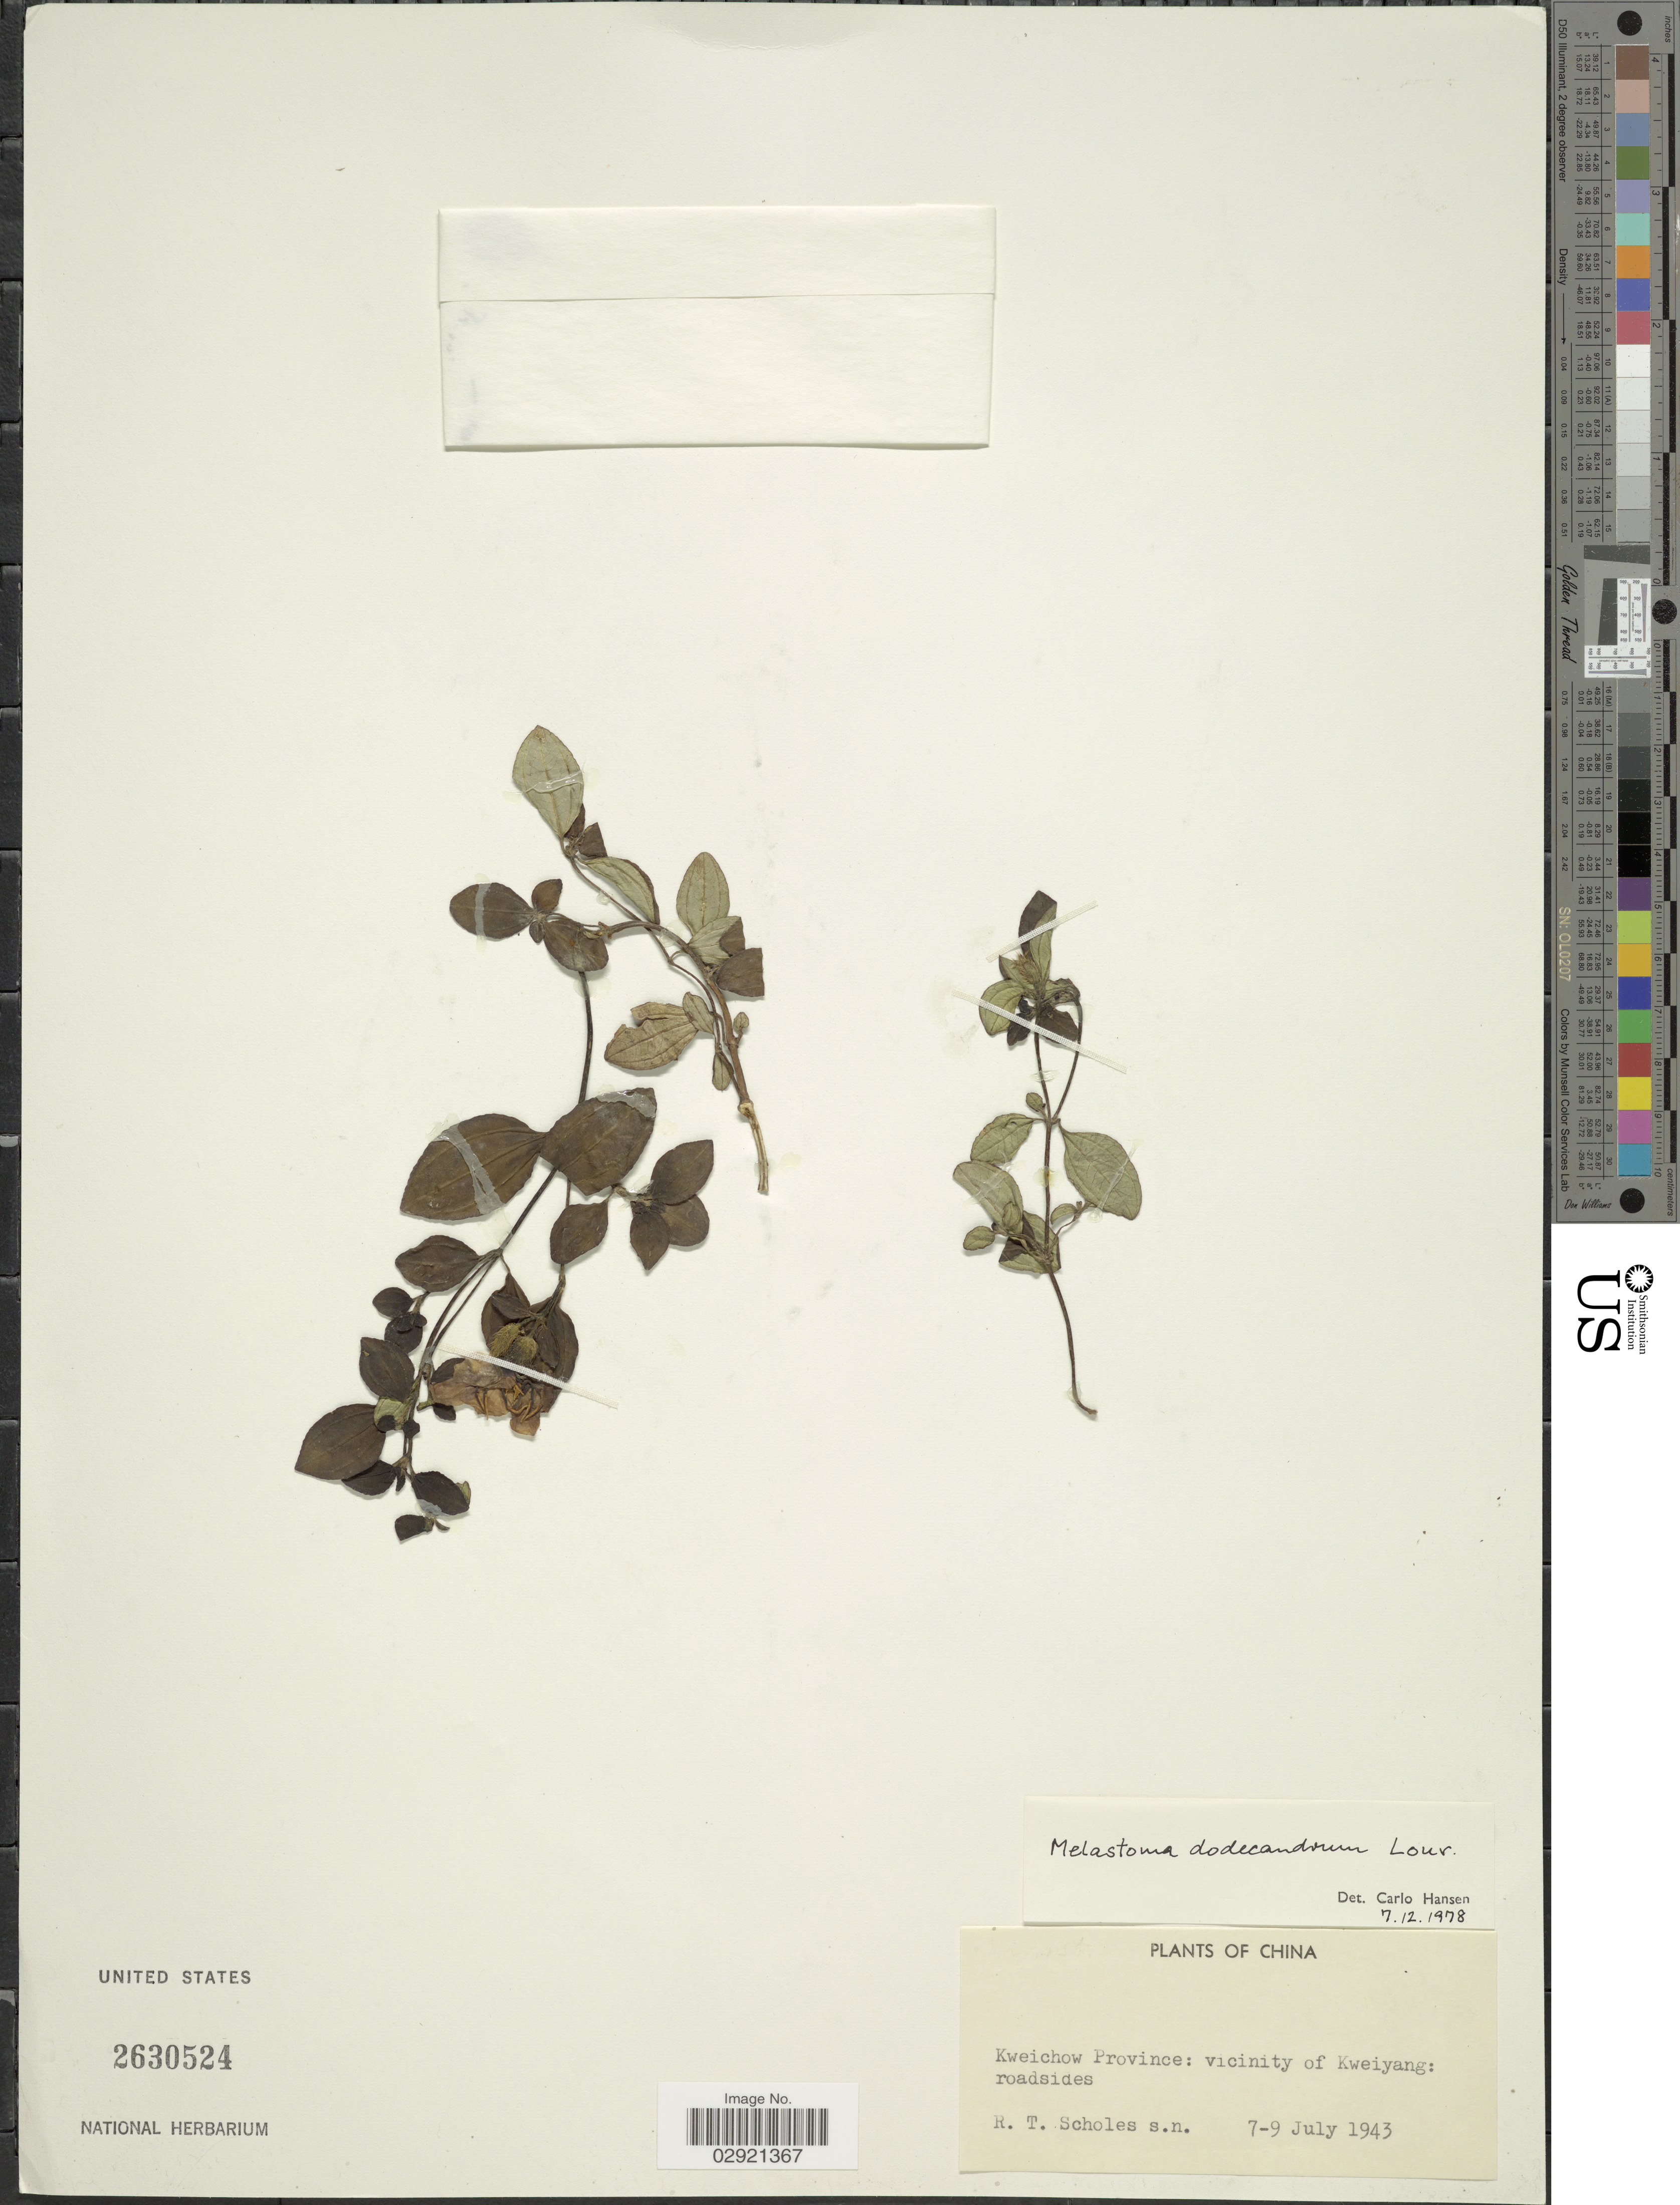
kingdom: Plantae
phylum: Tracheophyta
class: Magnoliopsida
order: Myrtales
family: Melastomataceae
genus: Melastoma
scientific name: Melastoma dodecandra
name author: Lour.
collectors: R. Scholes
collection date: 1943-07-07/1943-07-09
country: China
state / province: Guizhou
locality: Kweichow Province: vicinity of Kweiyang.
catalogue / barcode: US 2630524